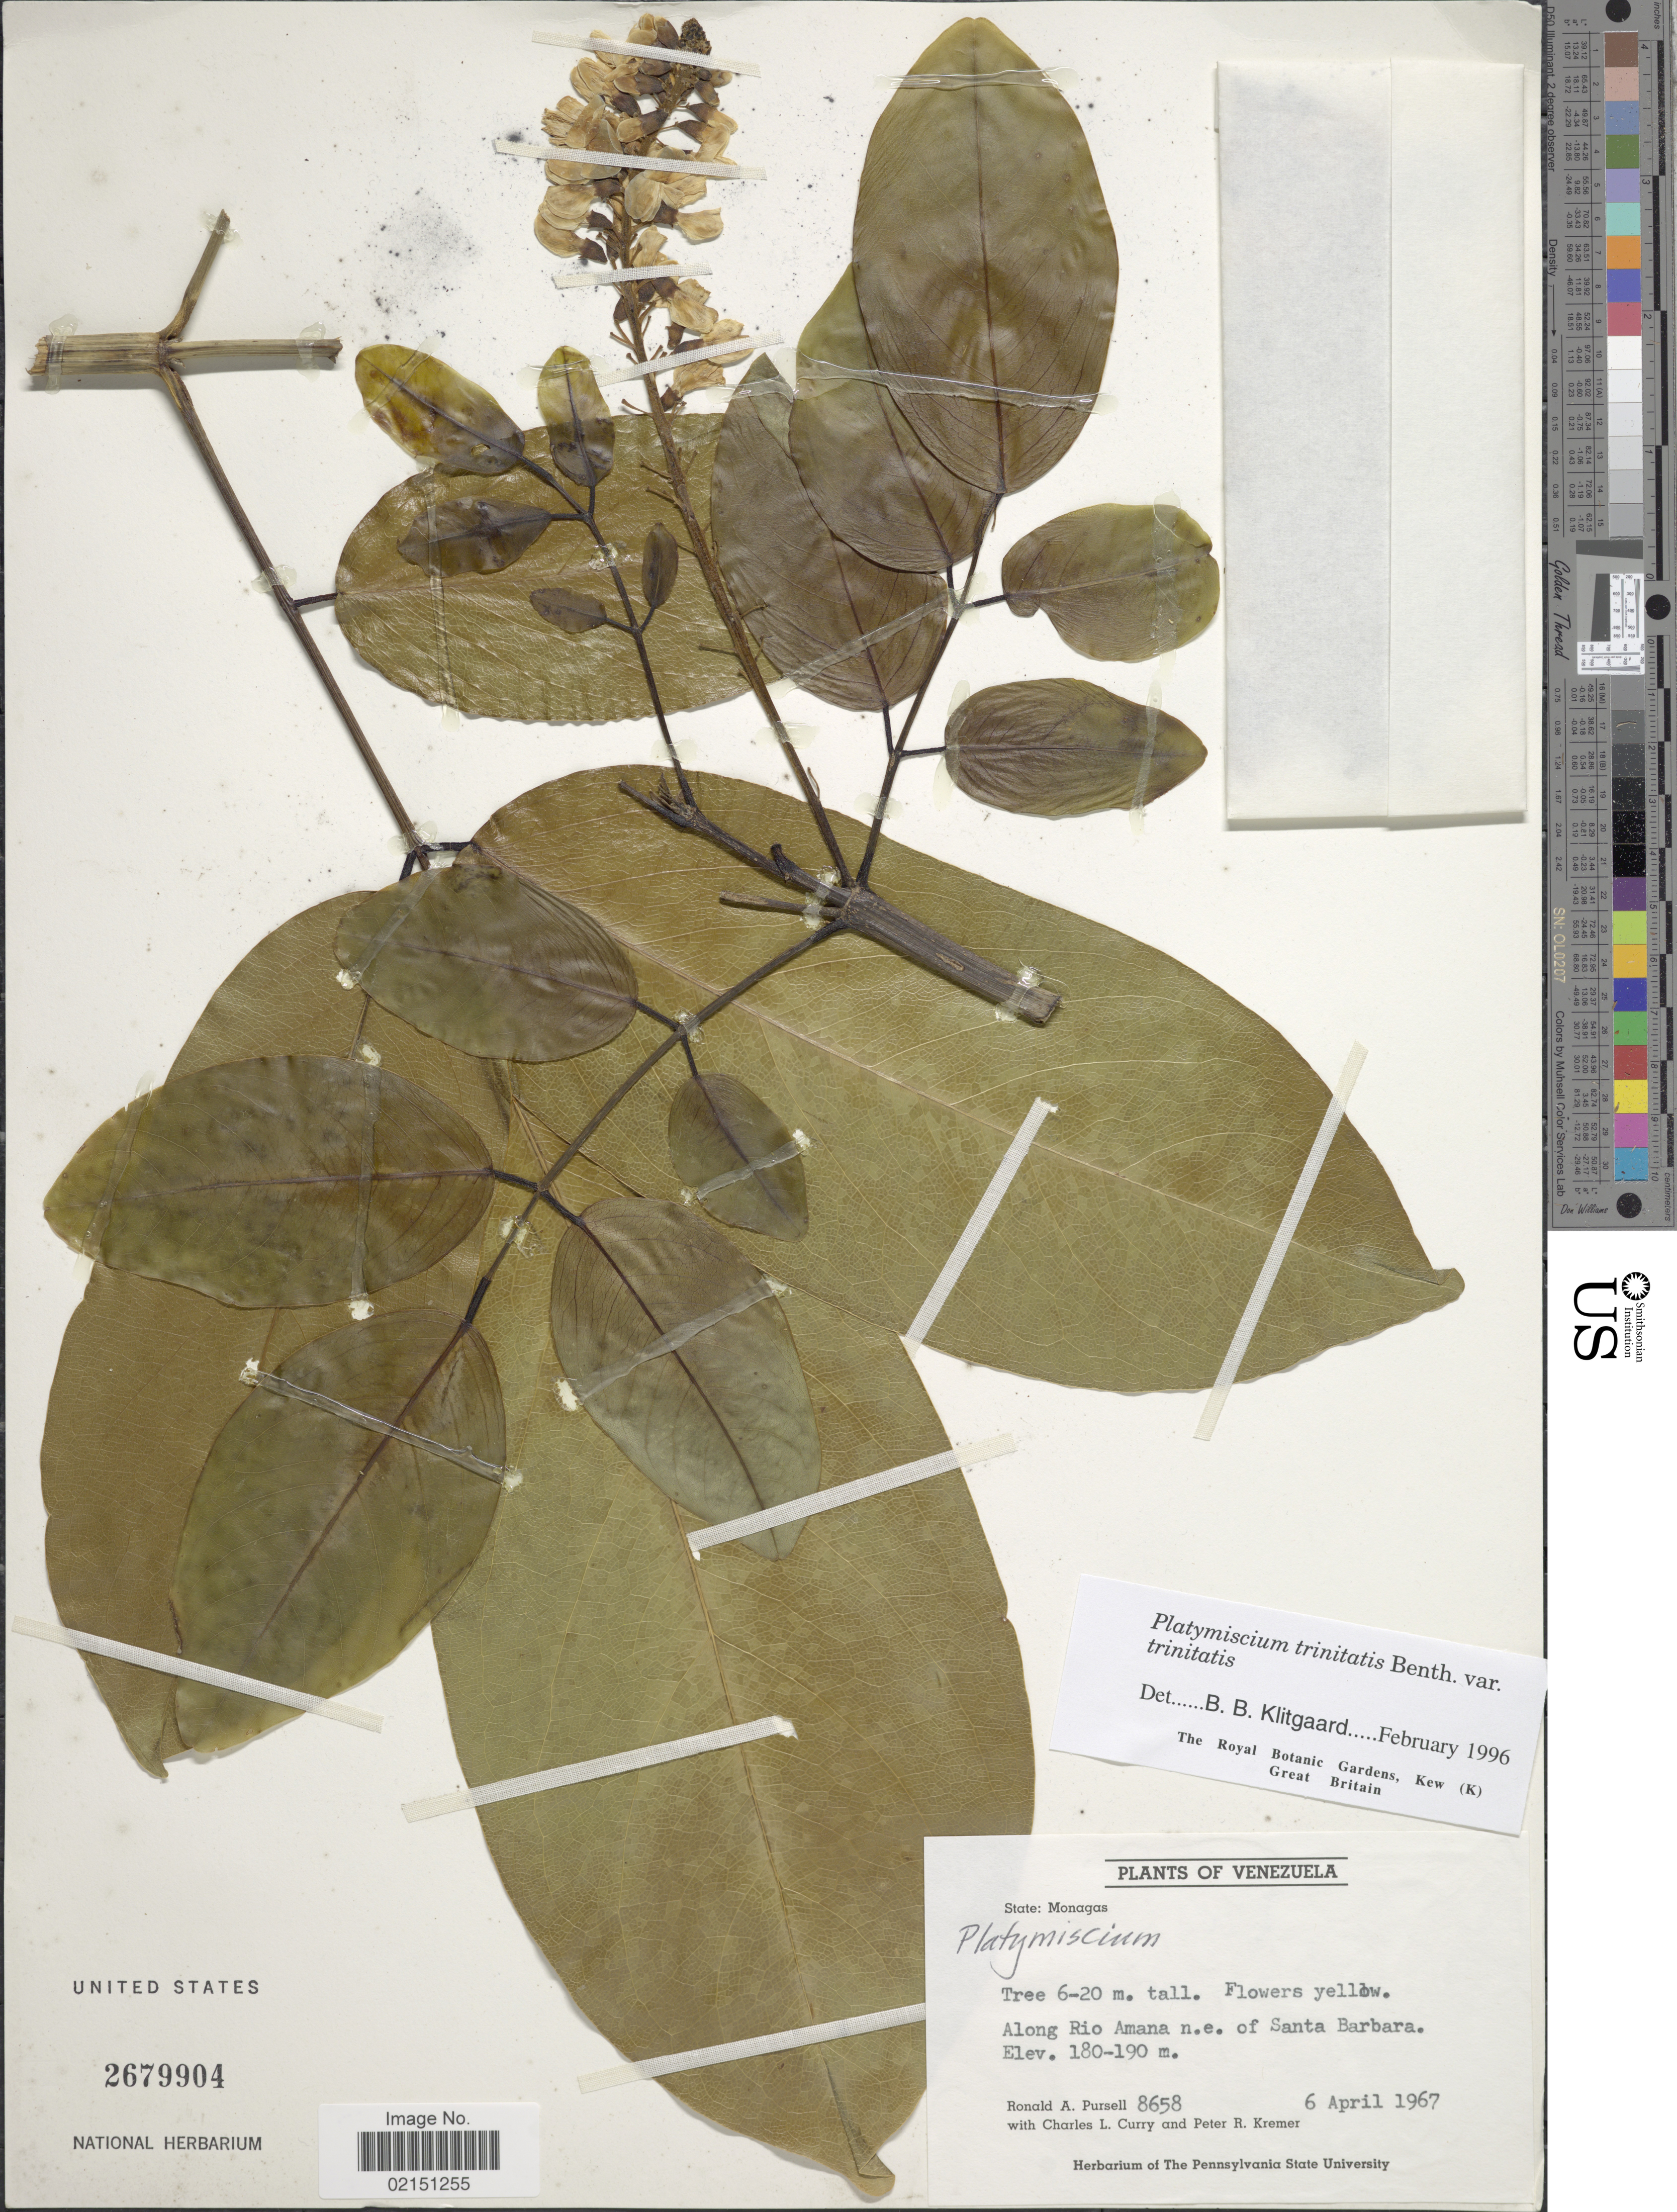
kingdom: Plantae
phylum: Tracheophyta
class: Magnoliopsida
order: Fabales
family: Fabaceae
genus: Platymiscium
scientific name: Platymiscium trinitatis var. trinitatis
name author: Benth.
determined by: Klitgaard, B. B.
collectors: R. A. Pursell, C. L. Curry & P. Kremer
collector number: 8658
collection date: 1967-04-06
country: Venezuela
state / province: Monagas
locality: Along Rio Amana n.e. of Santa Barbara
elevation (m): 180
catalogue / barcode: US 2679904